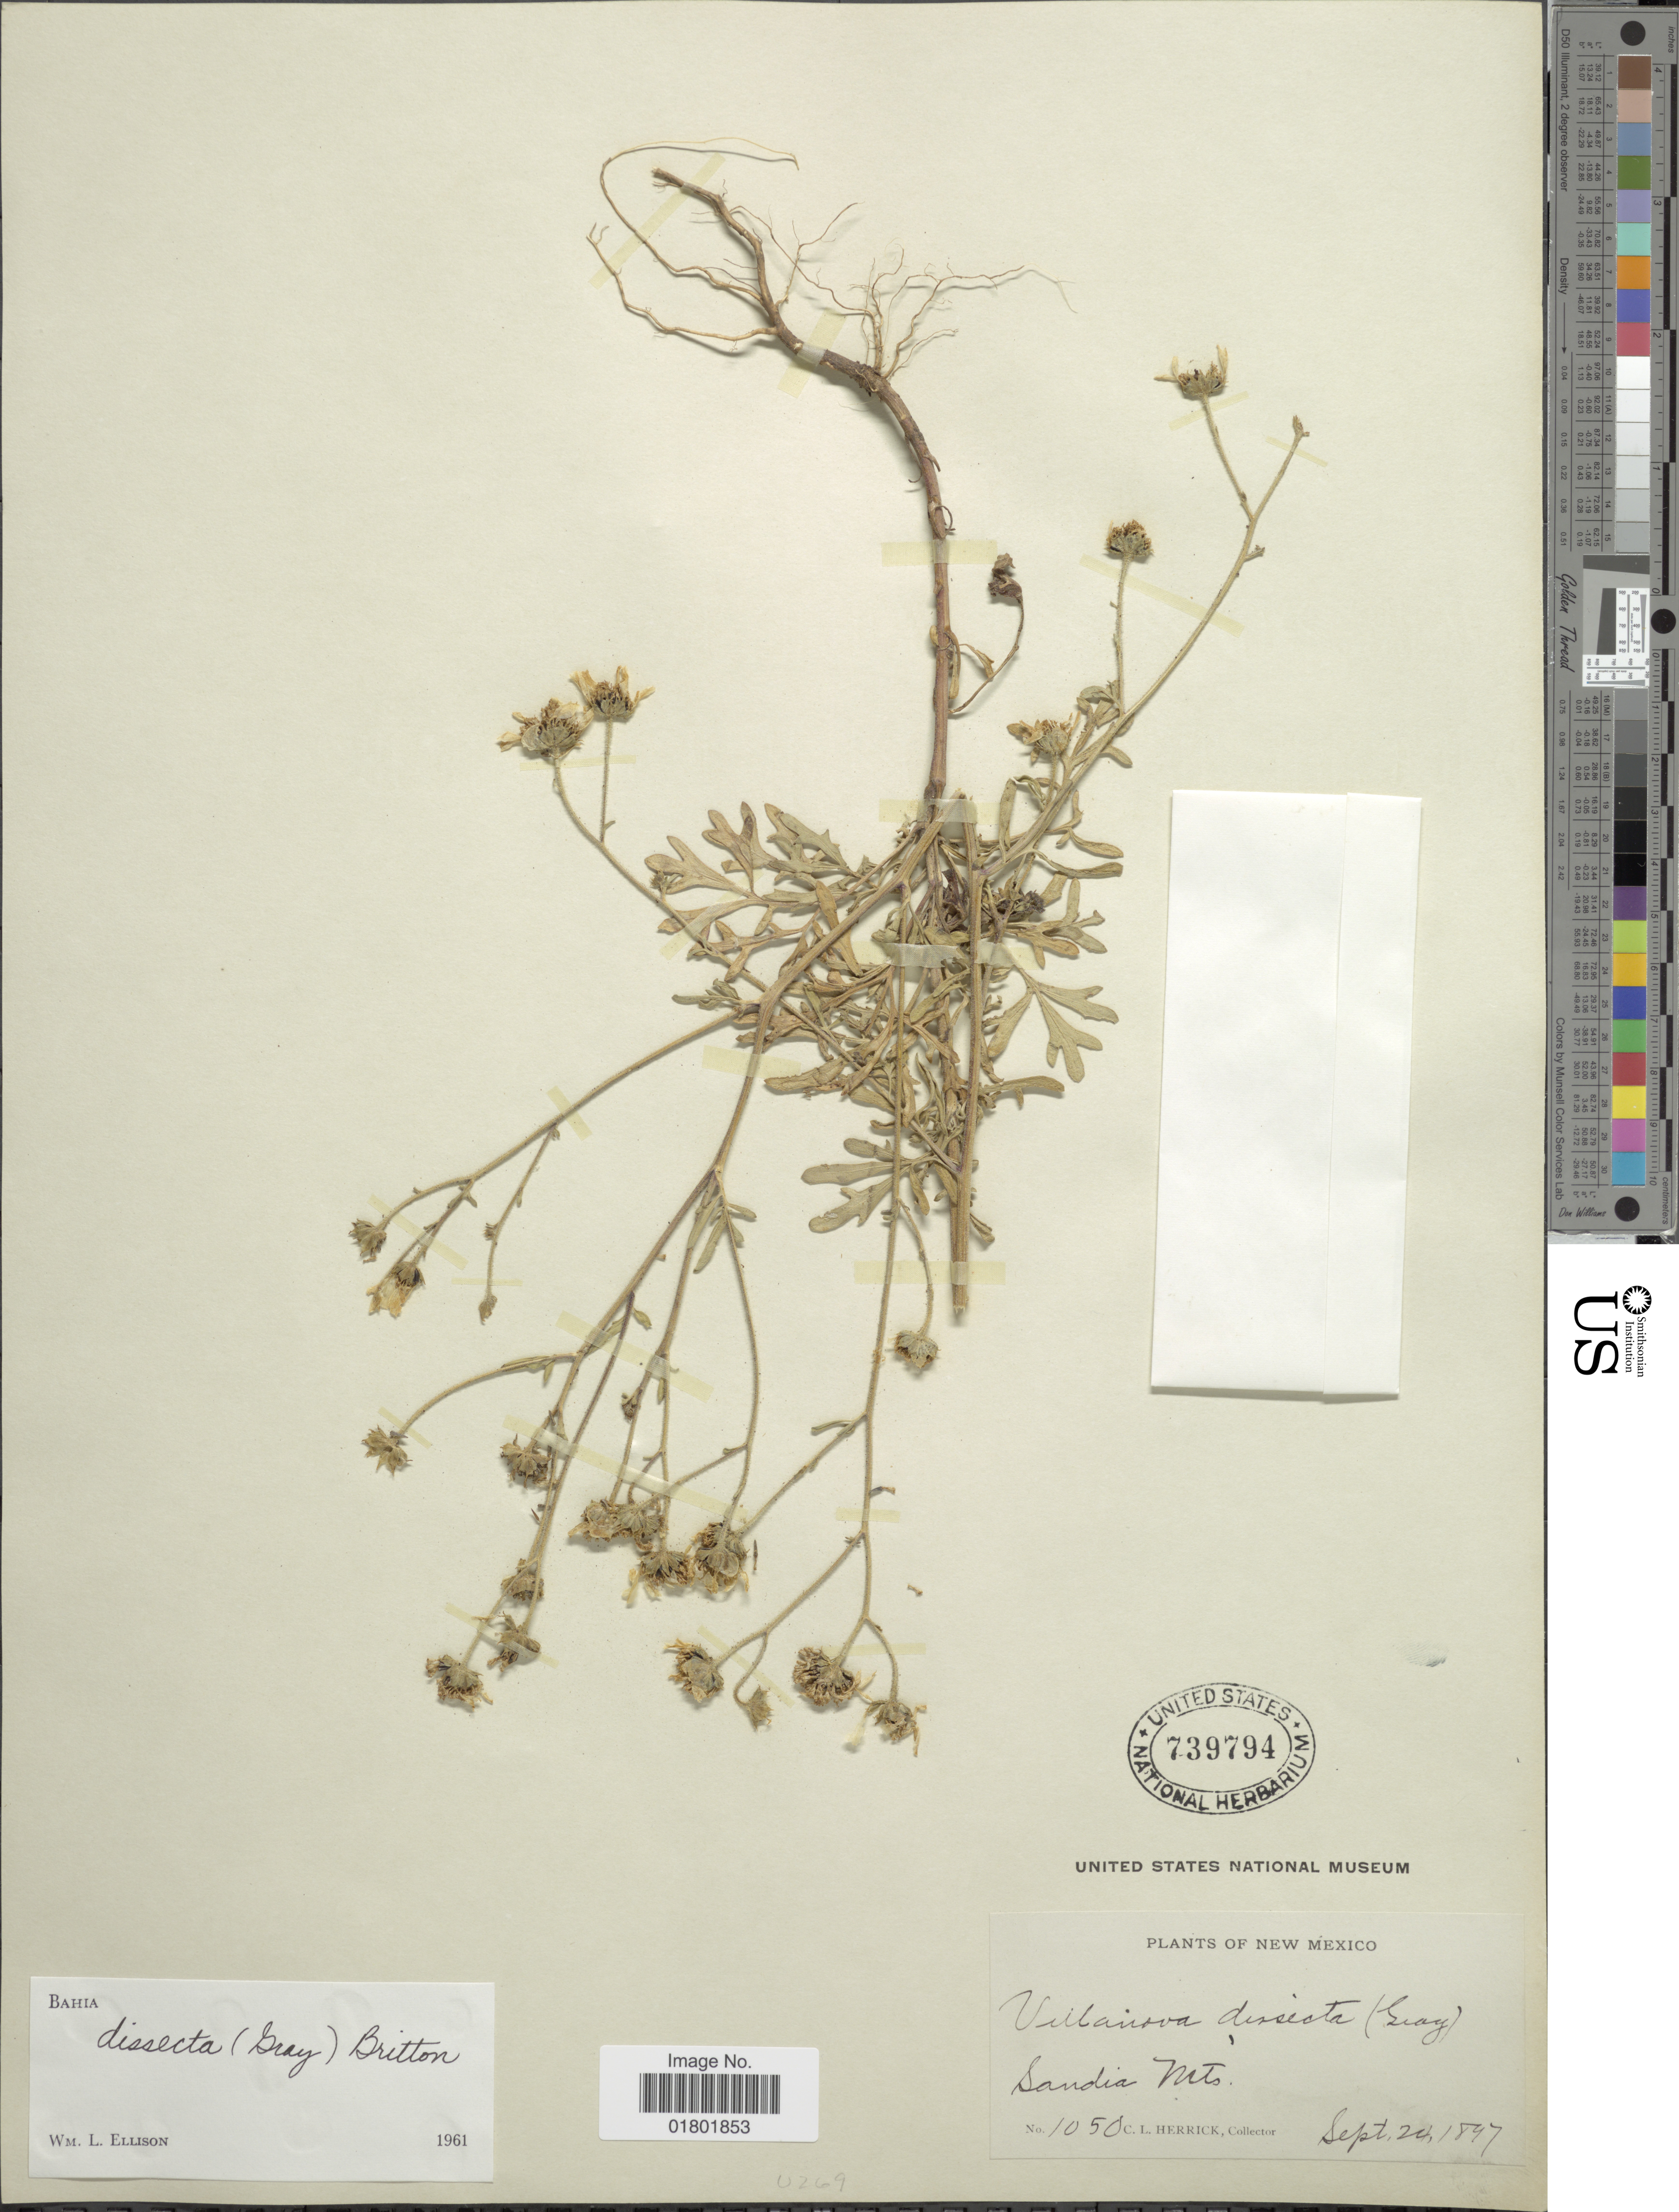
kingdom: Plantae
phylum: Tracheophyta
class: Magnoliopsida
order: Asterales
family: Asteraceae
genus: Bahia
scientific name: Bahia dissecta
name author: (A. Gray) Britton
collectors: C. Herrick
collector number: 1050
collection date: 1897-09-20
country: United States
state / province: New Mexico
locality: Sandia Mts.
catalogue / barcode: US 739794